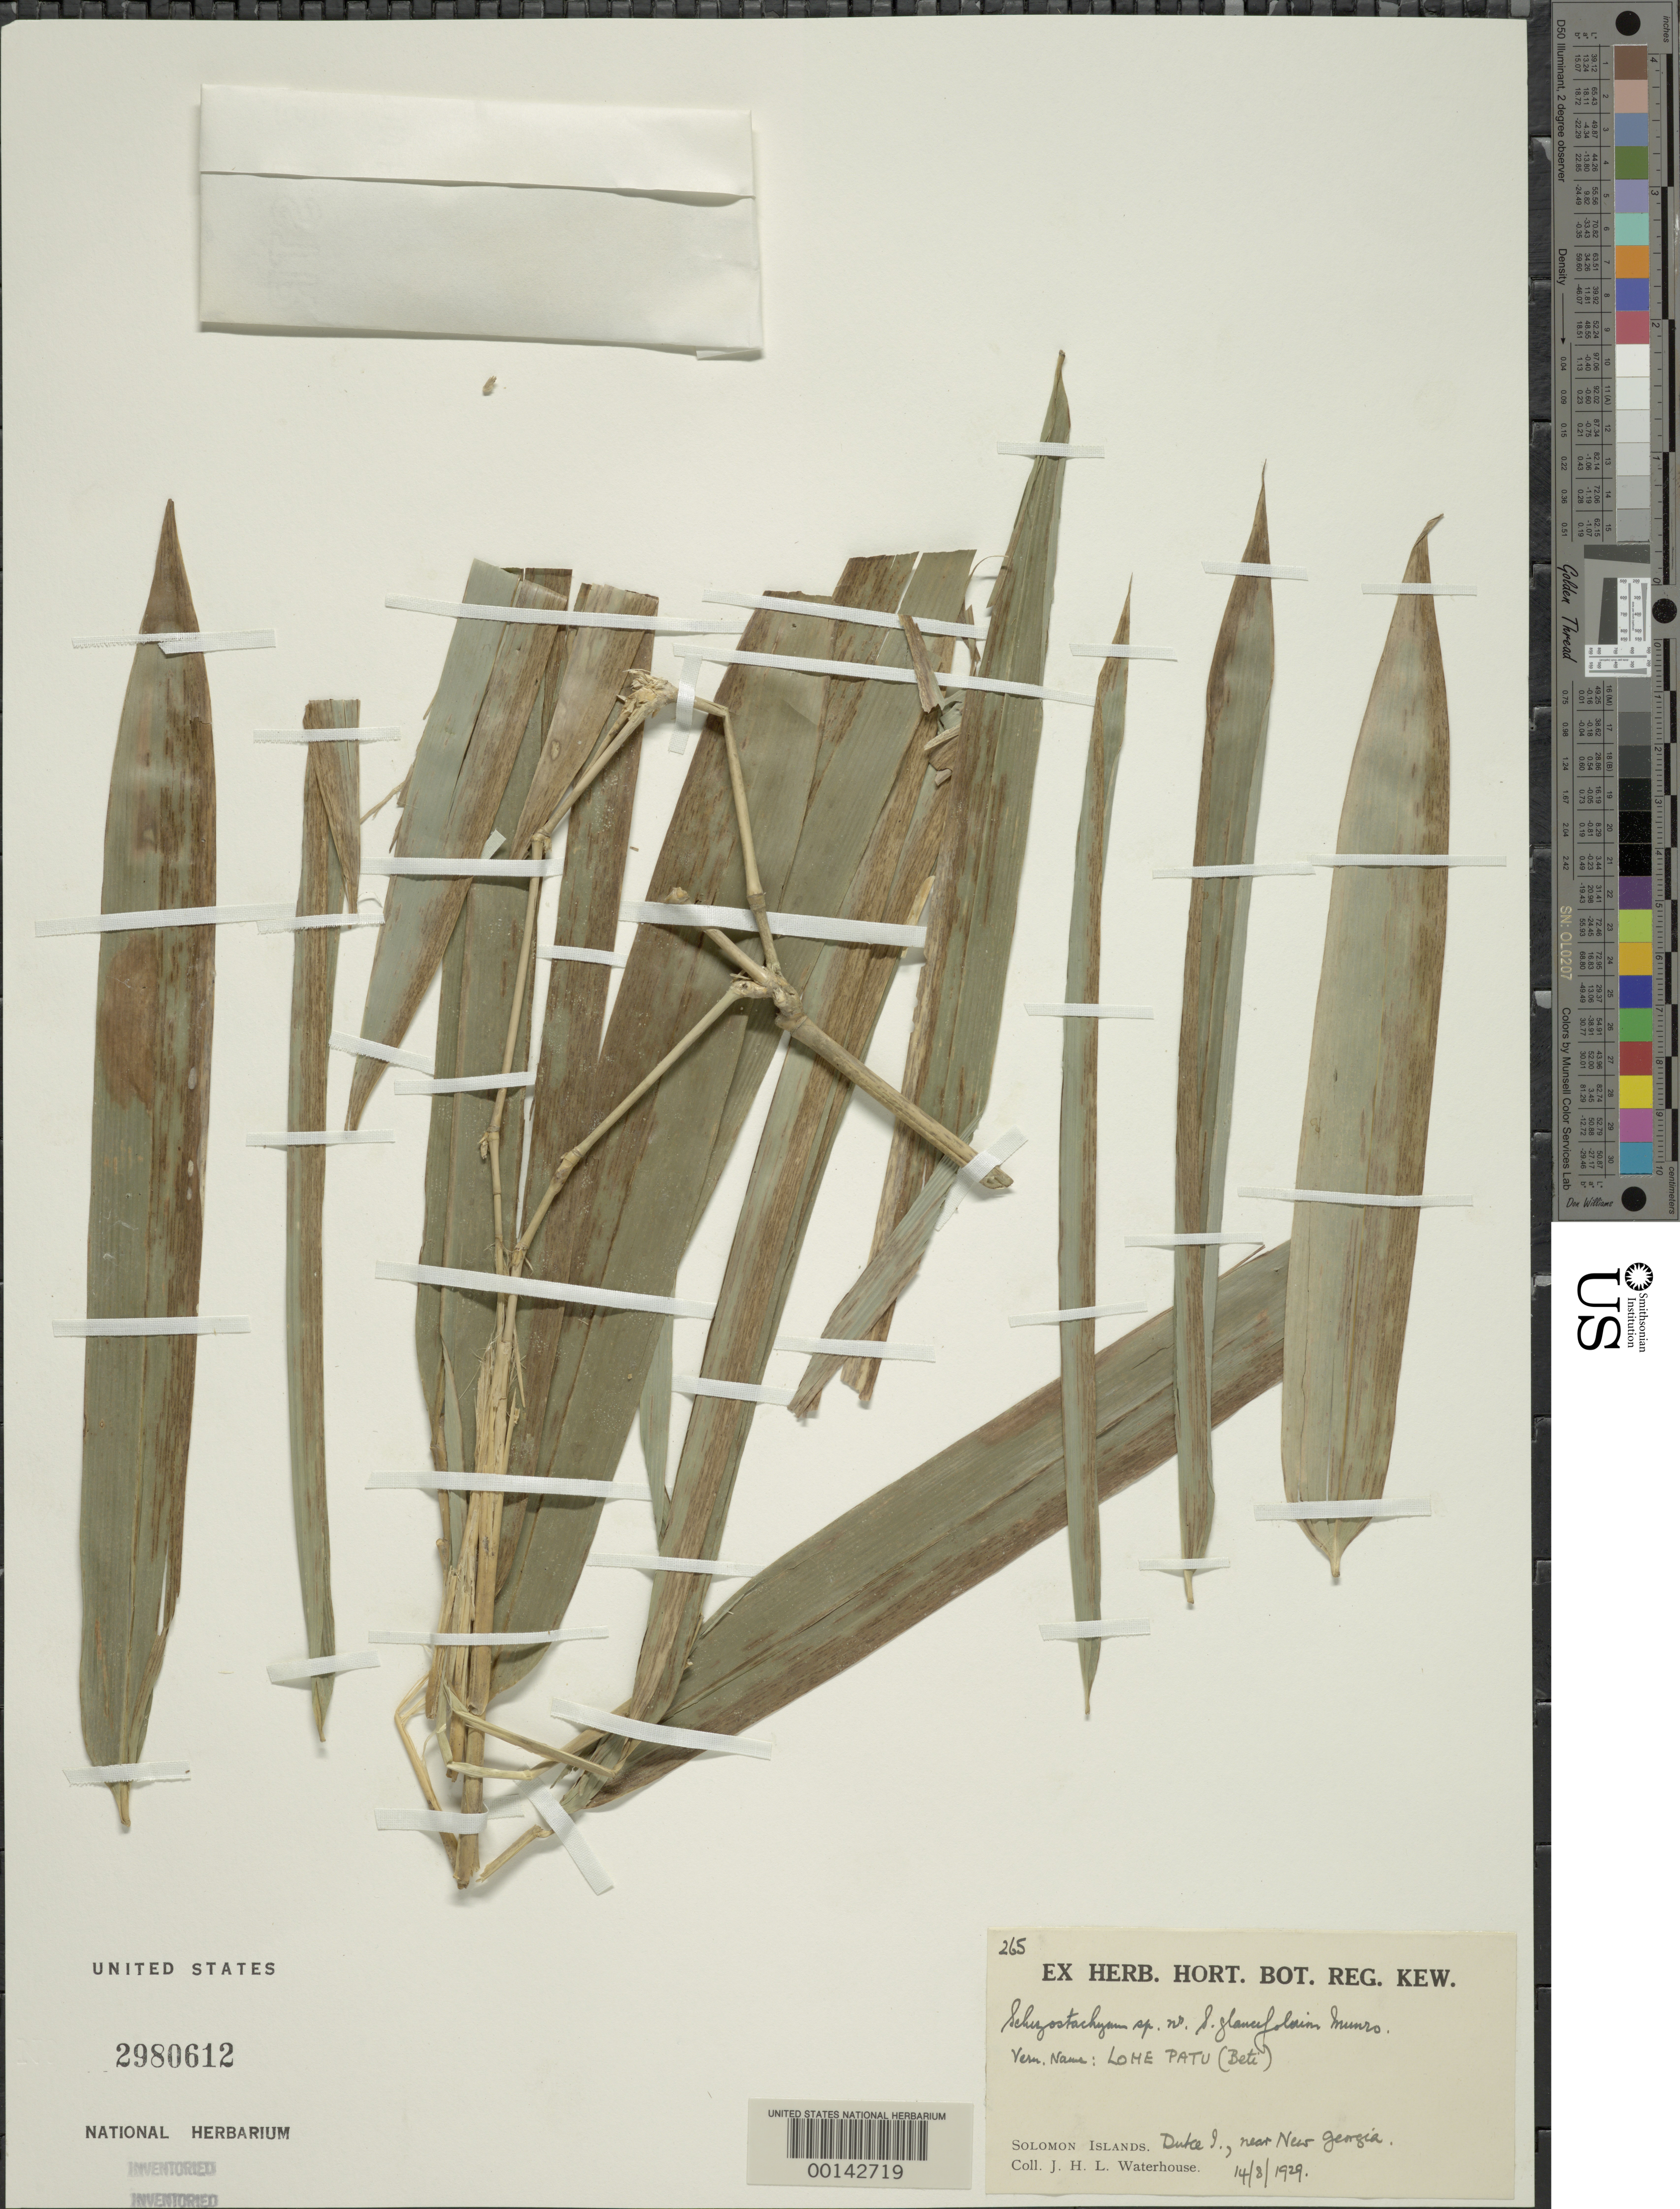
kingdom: Plantae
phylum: Tracheophyta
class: Liliopsida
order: Poales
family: Poaceae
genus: Schizostachyum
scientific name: Schizostachyum sp.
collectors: J. Waterhouse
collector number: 265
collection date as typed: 14 Aug 1929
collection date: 1929-08-14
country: Solomon Islands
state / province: Western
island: Kolombangara [Nduke]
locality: Nduke Isl. (?),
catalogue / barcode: US 2980612